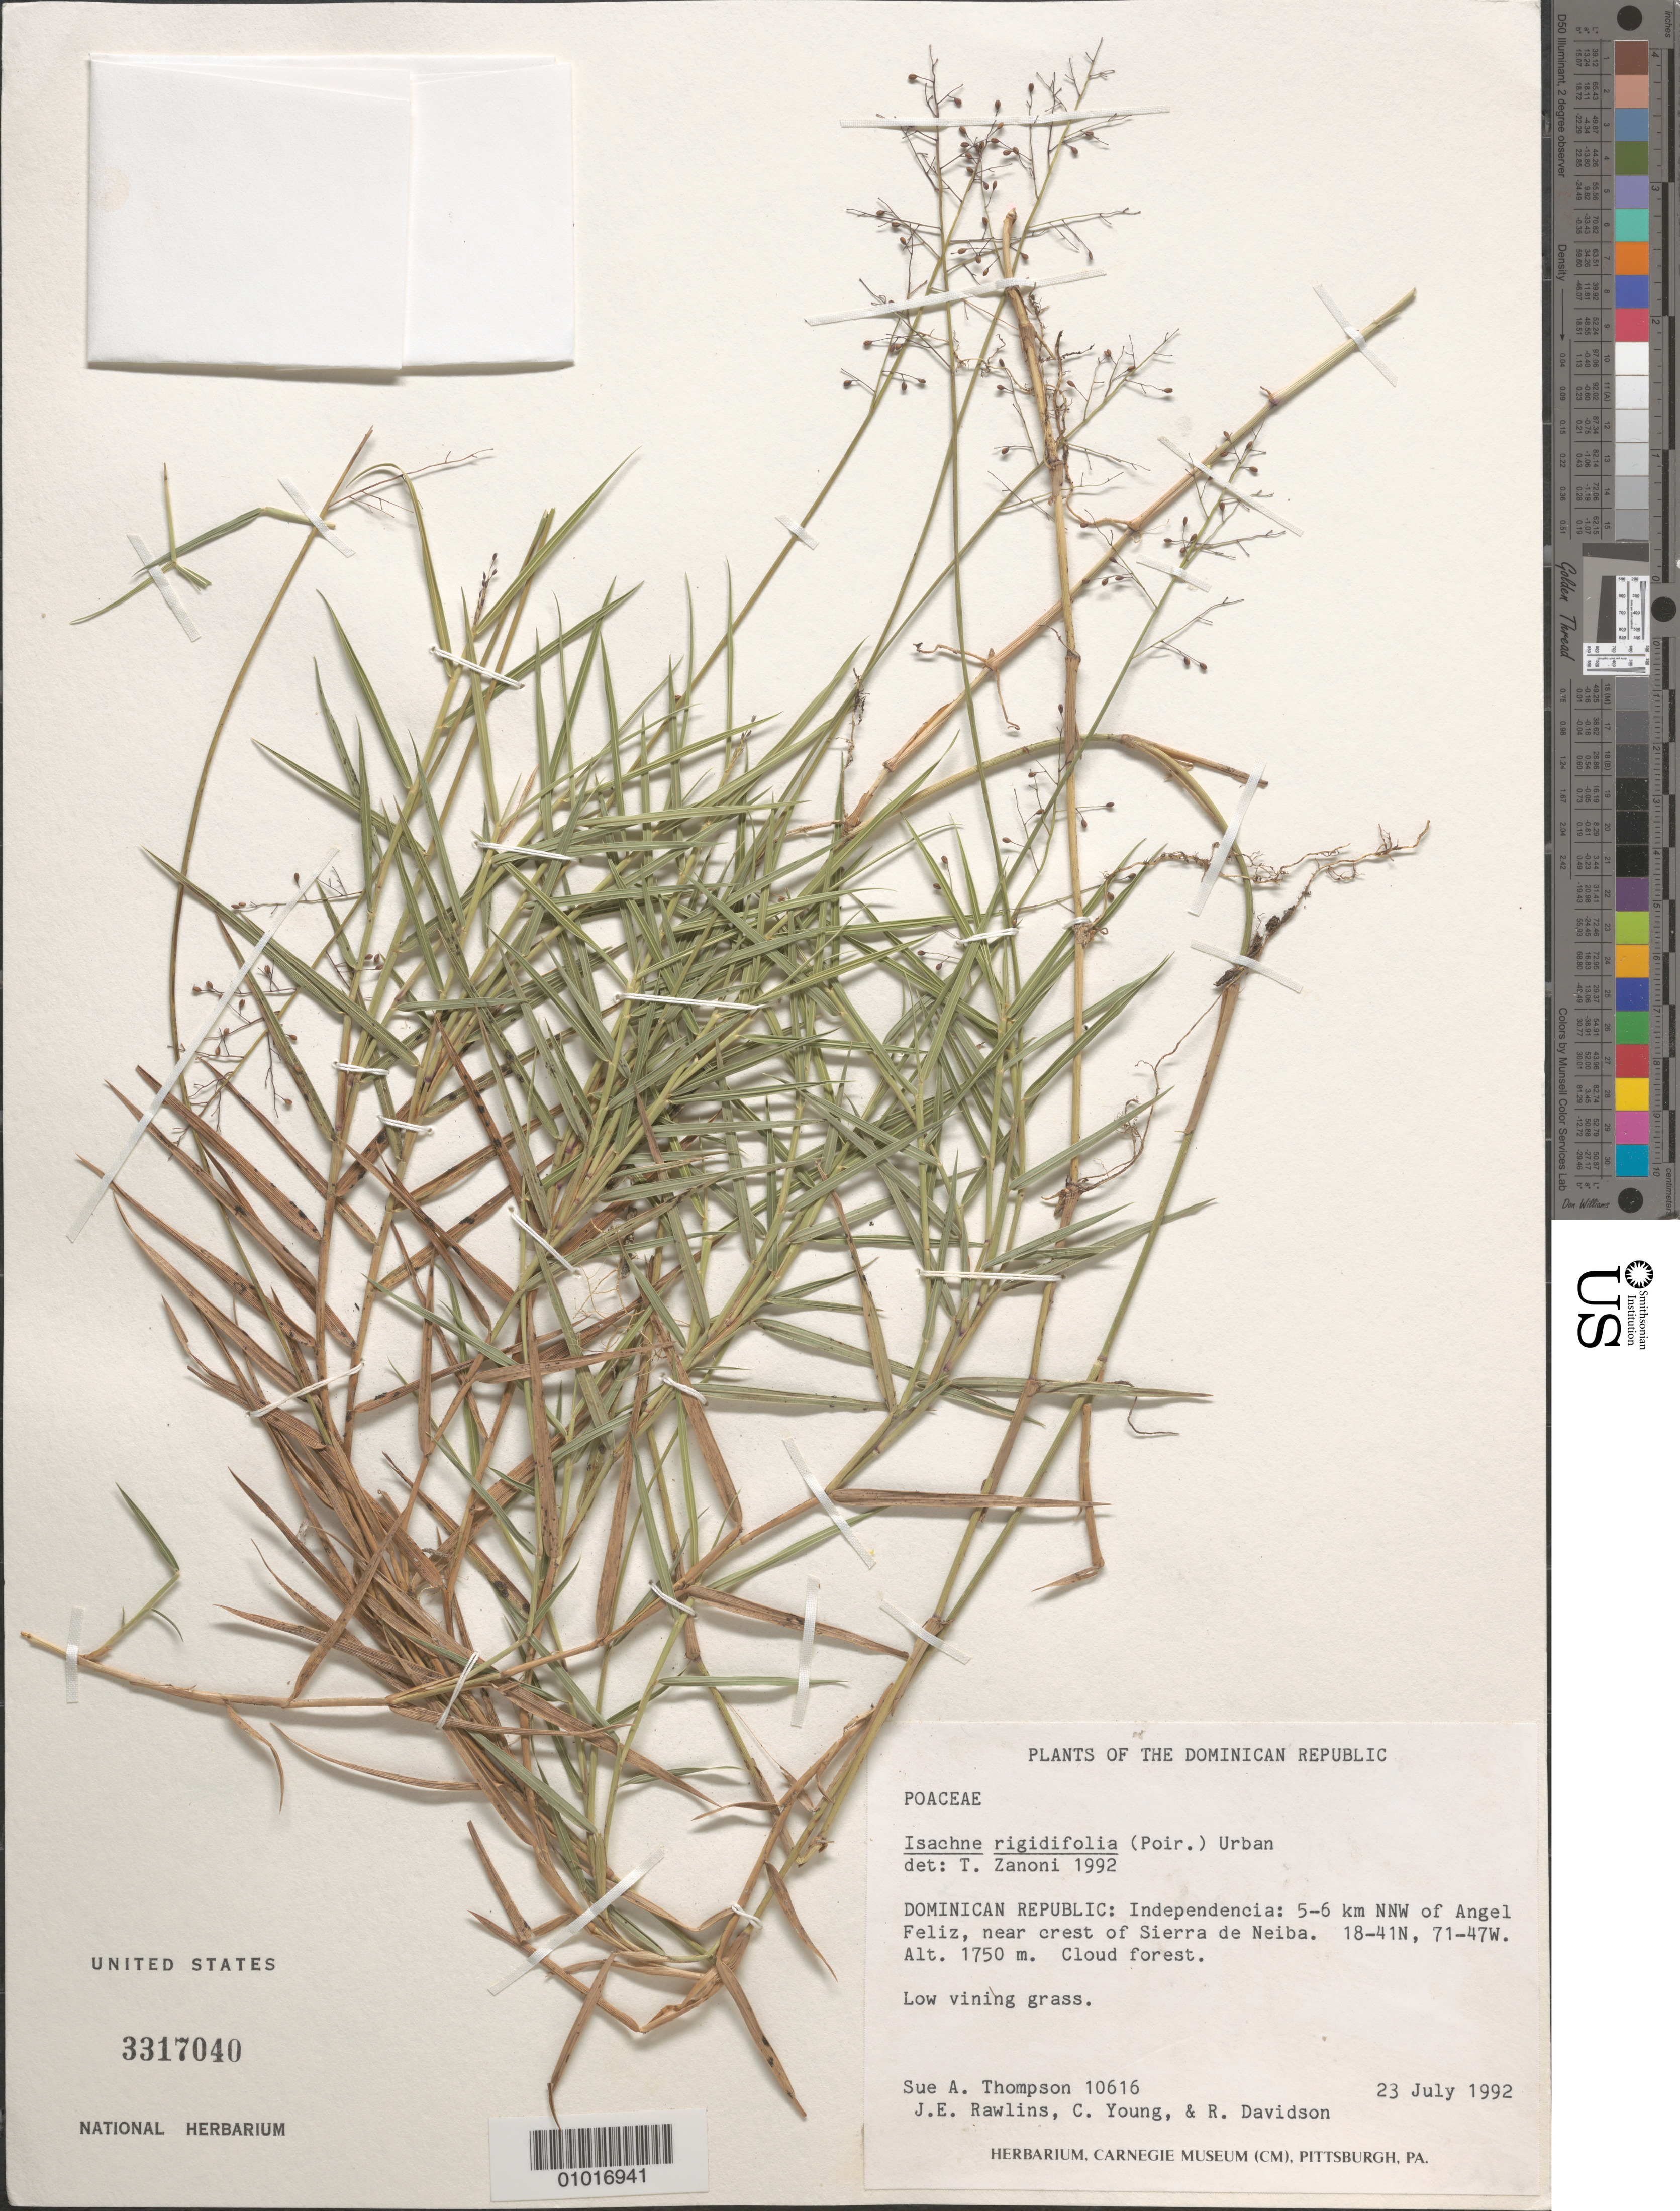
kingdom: Plantae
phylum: Tracheophyta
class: Liliopsida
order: Poales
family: Poaceae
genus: Isachne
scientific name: Isachne rigidifolia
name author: (Poir.) Urb.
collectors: S. A. Thompson, J. Rawlins, C. Young, R. A. Davidson & C. Young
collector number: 10616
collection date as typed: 23 Jul 1992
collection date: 1992-07-23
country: Dominican Republic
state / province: San Juan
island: Hispaniola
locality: Independencia: 5-6 km NNW of Angel Feliz, near crest of Sierra de Neiba.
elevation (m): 1750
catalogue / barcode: US 3317040